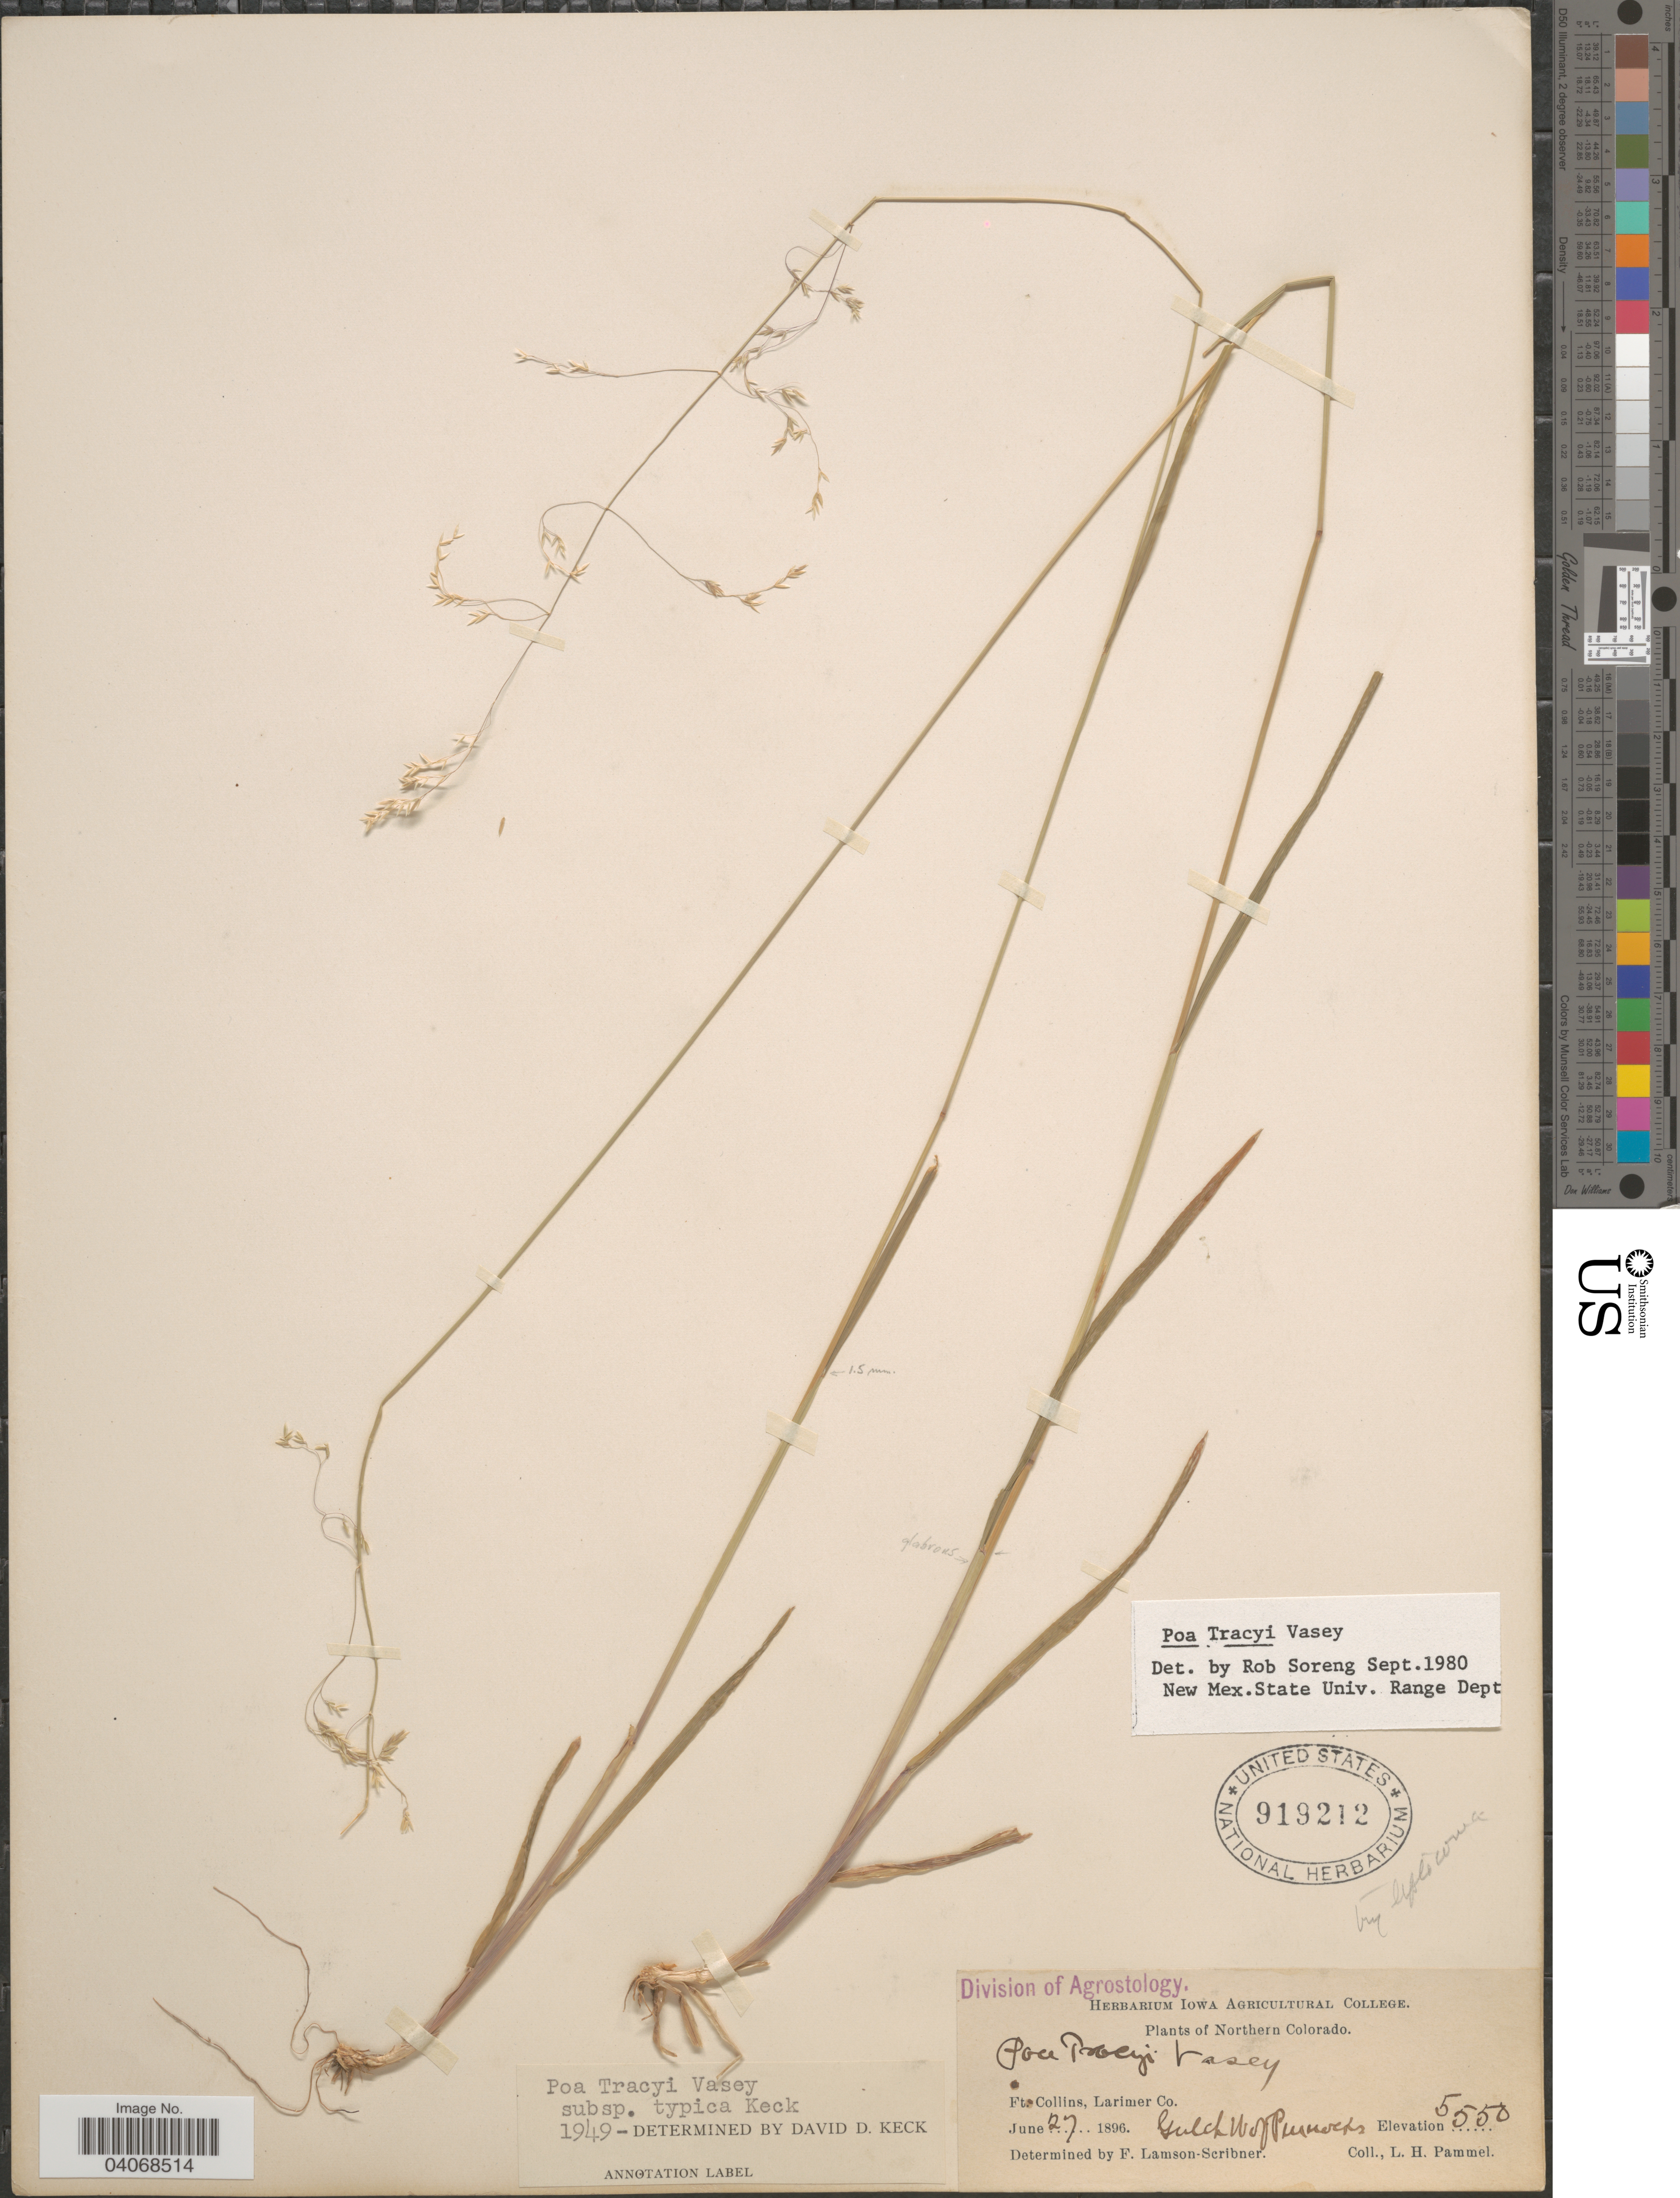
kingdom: Plantae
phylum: Tracheophyta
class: Liliopsida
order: Poales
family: Poaceae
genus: Poa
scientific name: Poa tracyi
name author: Vasey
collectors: L. Pammel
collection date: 1896-06-27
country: United States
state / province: Colorado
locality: Ft. Collins, Larimer Co. Gulch W of Pennocks. Northern Colorado.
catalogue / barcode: US 919212